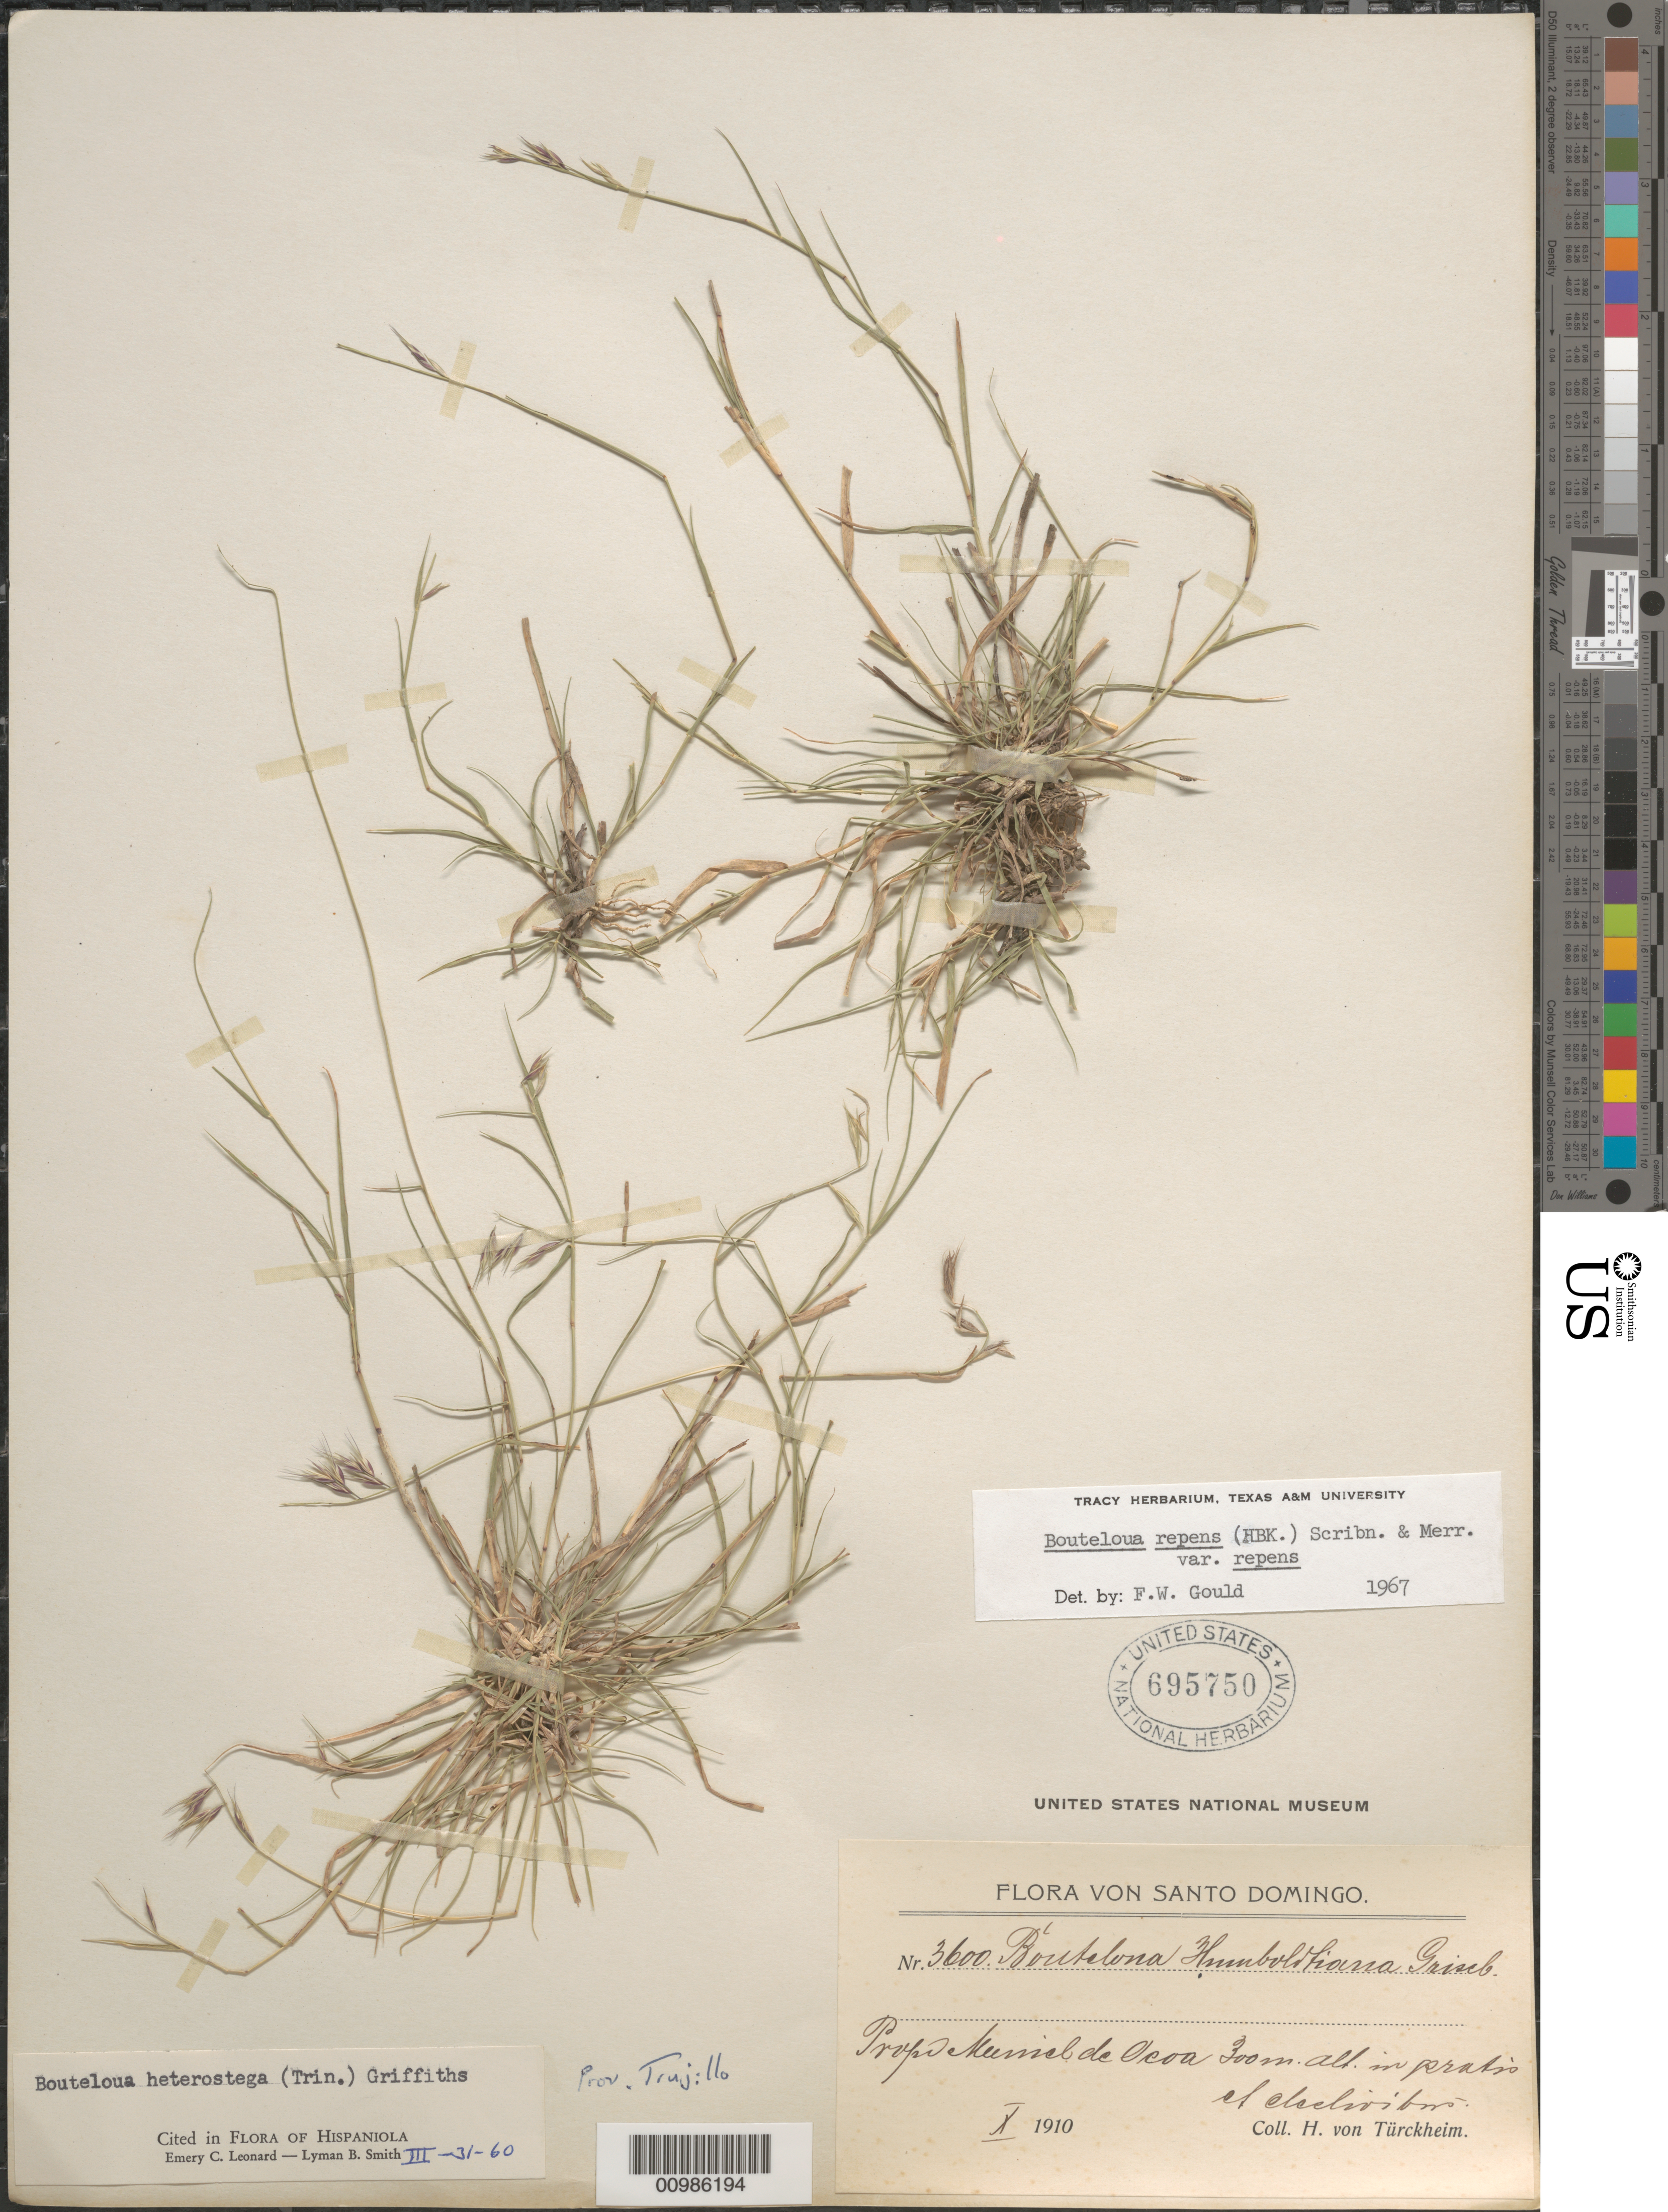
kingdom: Plantae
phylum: Tracheophyta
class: Liliopsida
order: Poales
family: Poaceae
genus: Bouteloua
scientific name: Bouteloua repens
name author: (Kunth) Scribn. & Merr.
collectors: H. von Türckheim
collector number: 3600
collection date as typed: Oct 1910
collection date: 1910-10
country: Dominican Republic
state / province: Distrito Nacional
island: Hispaniola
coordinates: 0 N, 0 E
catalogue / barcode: US 695750